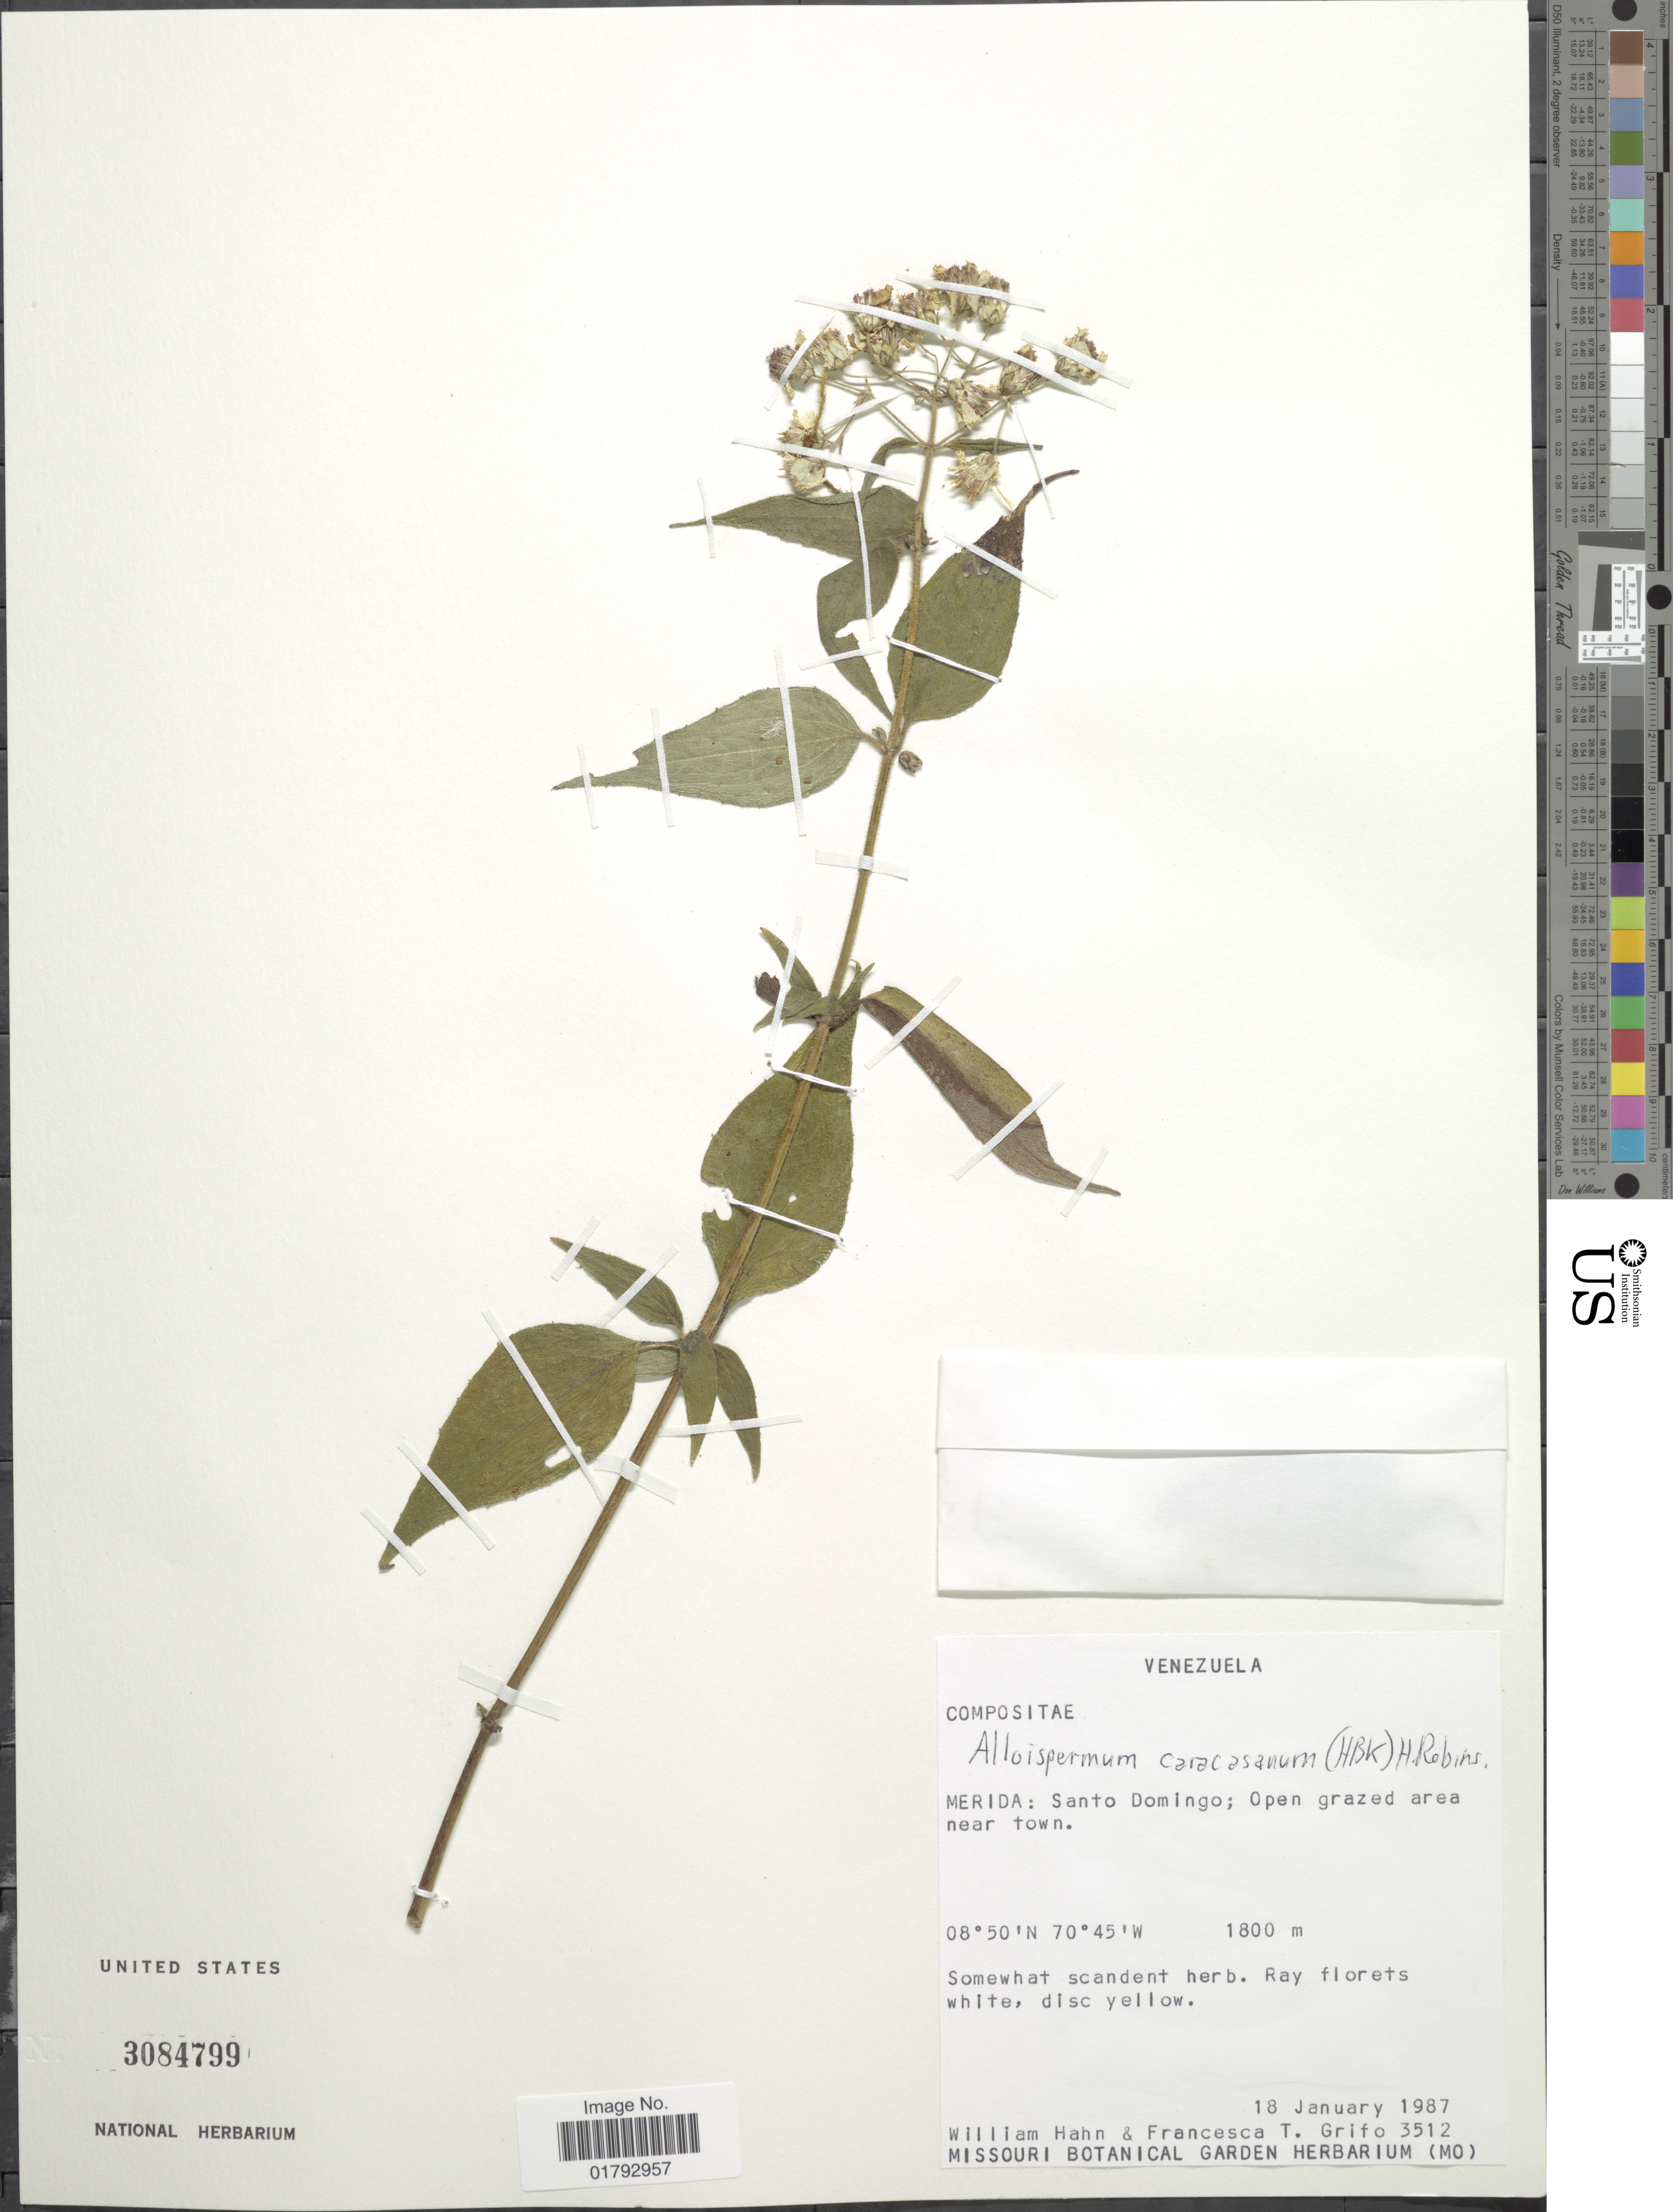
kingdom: Plantae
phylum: Tracheophyta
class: Magnoliopsida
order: Asterales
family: Asteraceae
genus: Alloispermum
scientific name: Alloispermum caracasanum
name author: (Kunth) H. Rob.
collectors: W. J. Hahn & F. Grifo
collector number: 3512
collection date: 1987-01-18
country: Venezuela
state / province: Mérida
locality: Merida: Santa Domingo: Open grazed area near town.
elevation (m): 1800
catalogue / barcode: US 3084799